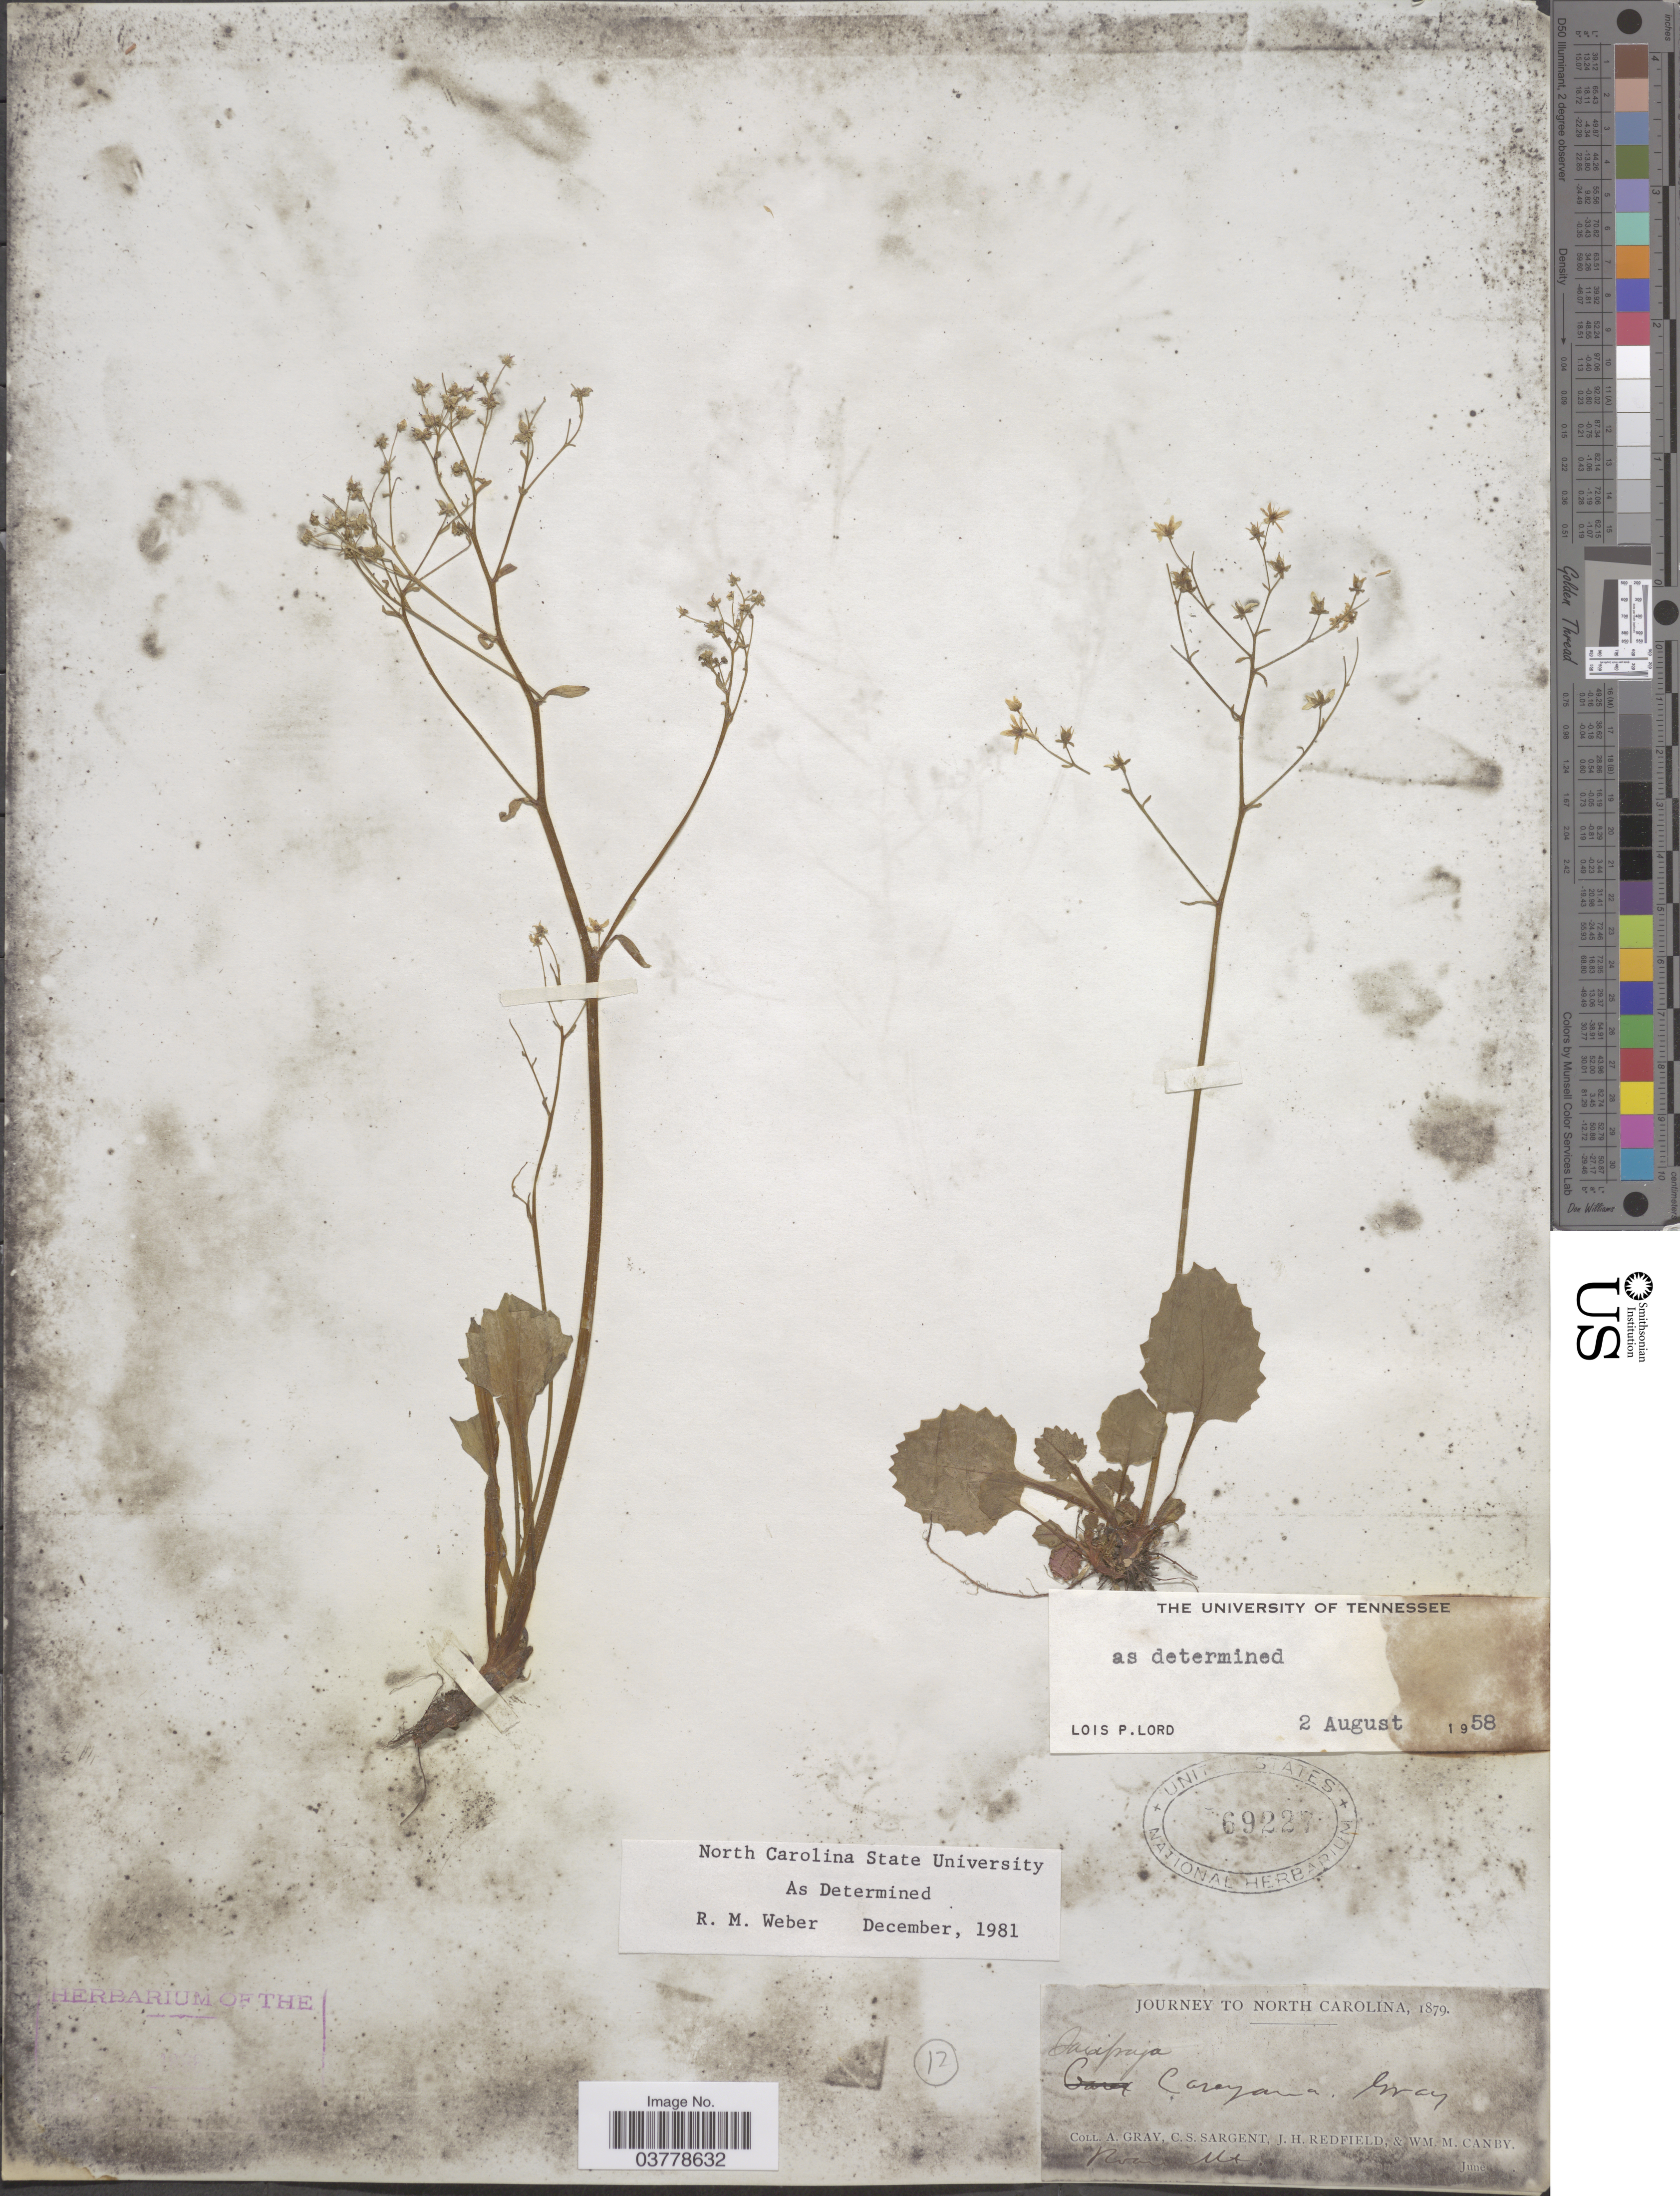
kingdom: Plantae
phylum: Tracheophyta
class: Magnoliopsida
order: Saxifragales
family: Saxifragaceae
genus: Saxifraga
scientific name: Saxifraga careyana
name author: A. Gray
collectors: A. Gray (herbarium), C. S. Sargent, J. Redfield & W. M. Canby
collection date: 1879-06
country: United States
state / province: North Carolina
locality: Roan Mt.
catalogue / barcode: US 69227